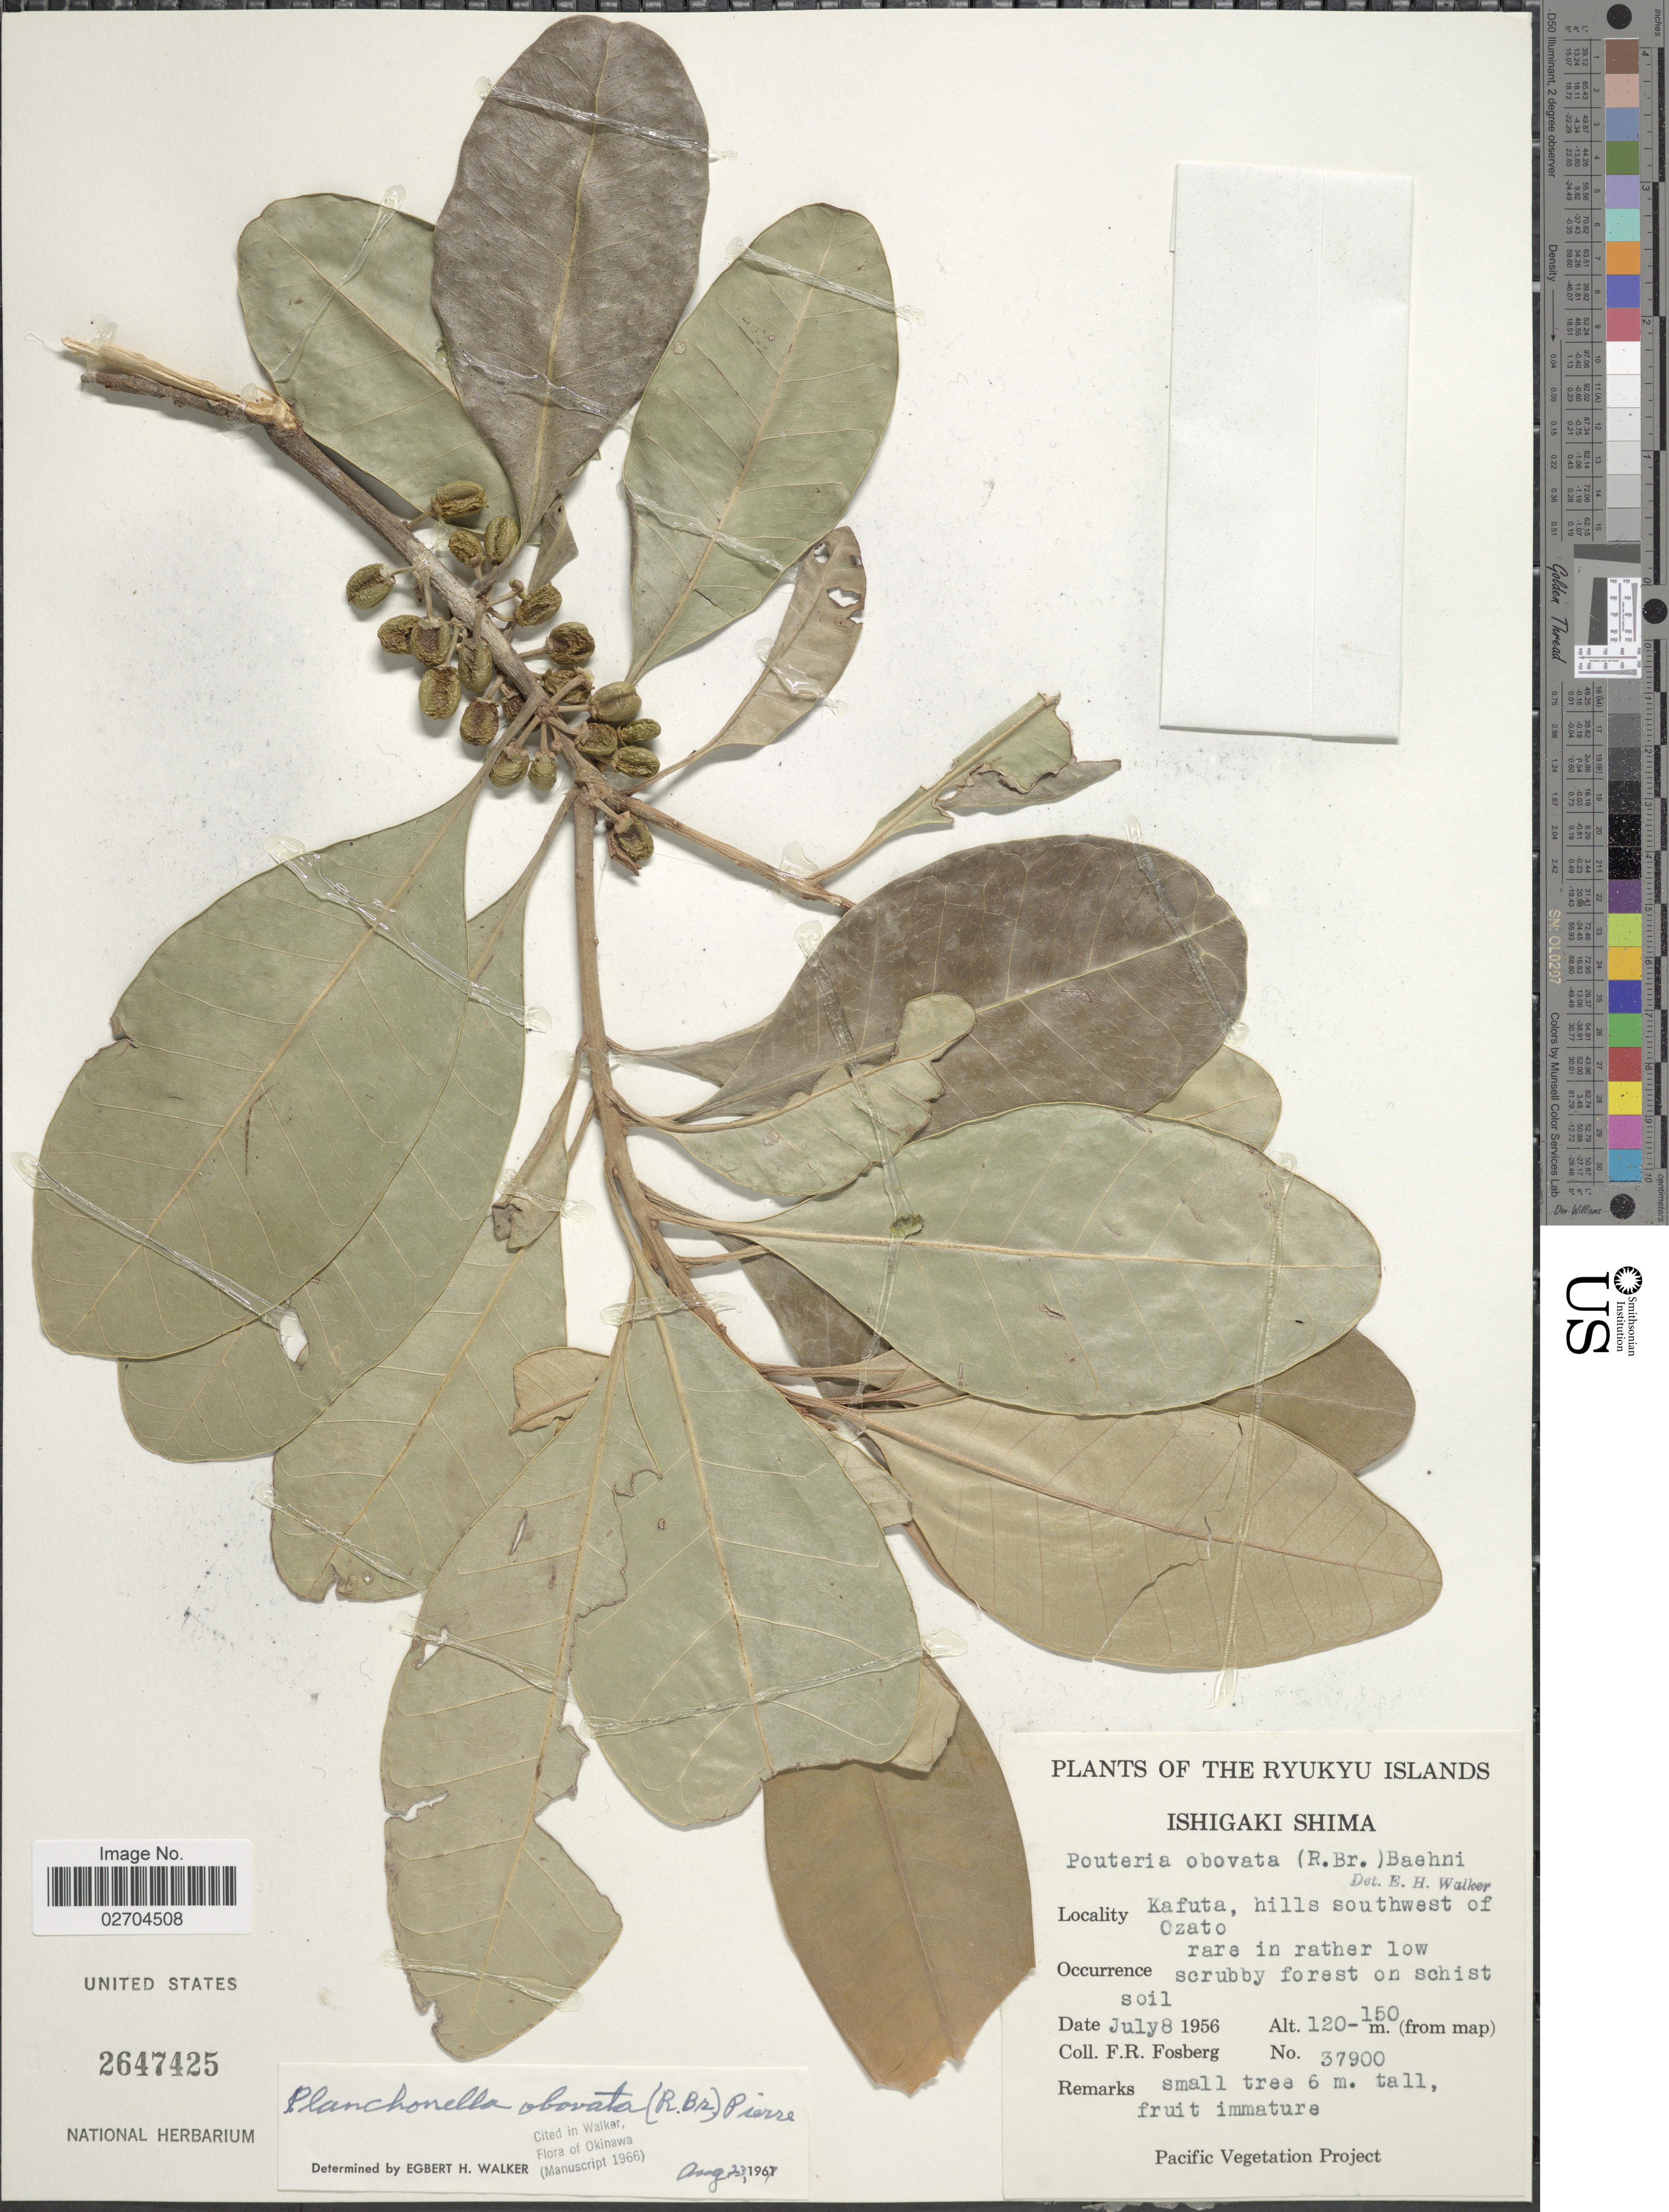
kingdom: Plantae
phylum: Tracheophyta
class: Magnoliopsida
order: Ericales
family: Sapotaceae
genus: Planchonella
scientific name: Planchonella obovata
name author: (R. Br.) Pierre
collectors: F. R. Fosberg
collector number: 37900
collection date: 1956-07-08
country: Japan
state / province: Okinawa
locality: Ishigaki Shima, Kafuta, hills southwest of Ozato. Ryukyu Islands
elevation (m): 120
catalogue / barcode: US 2647425